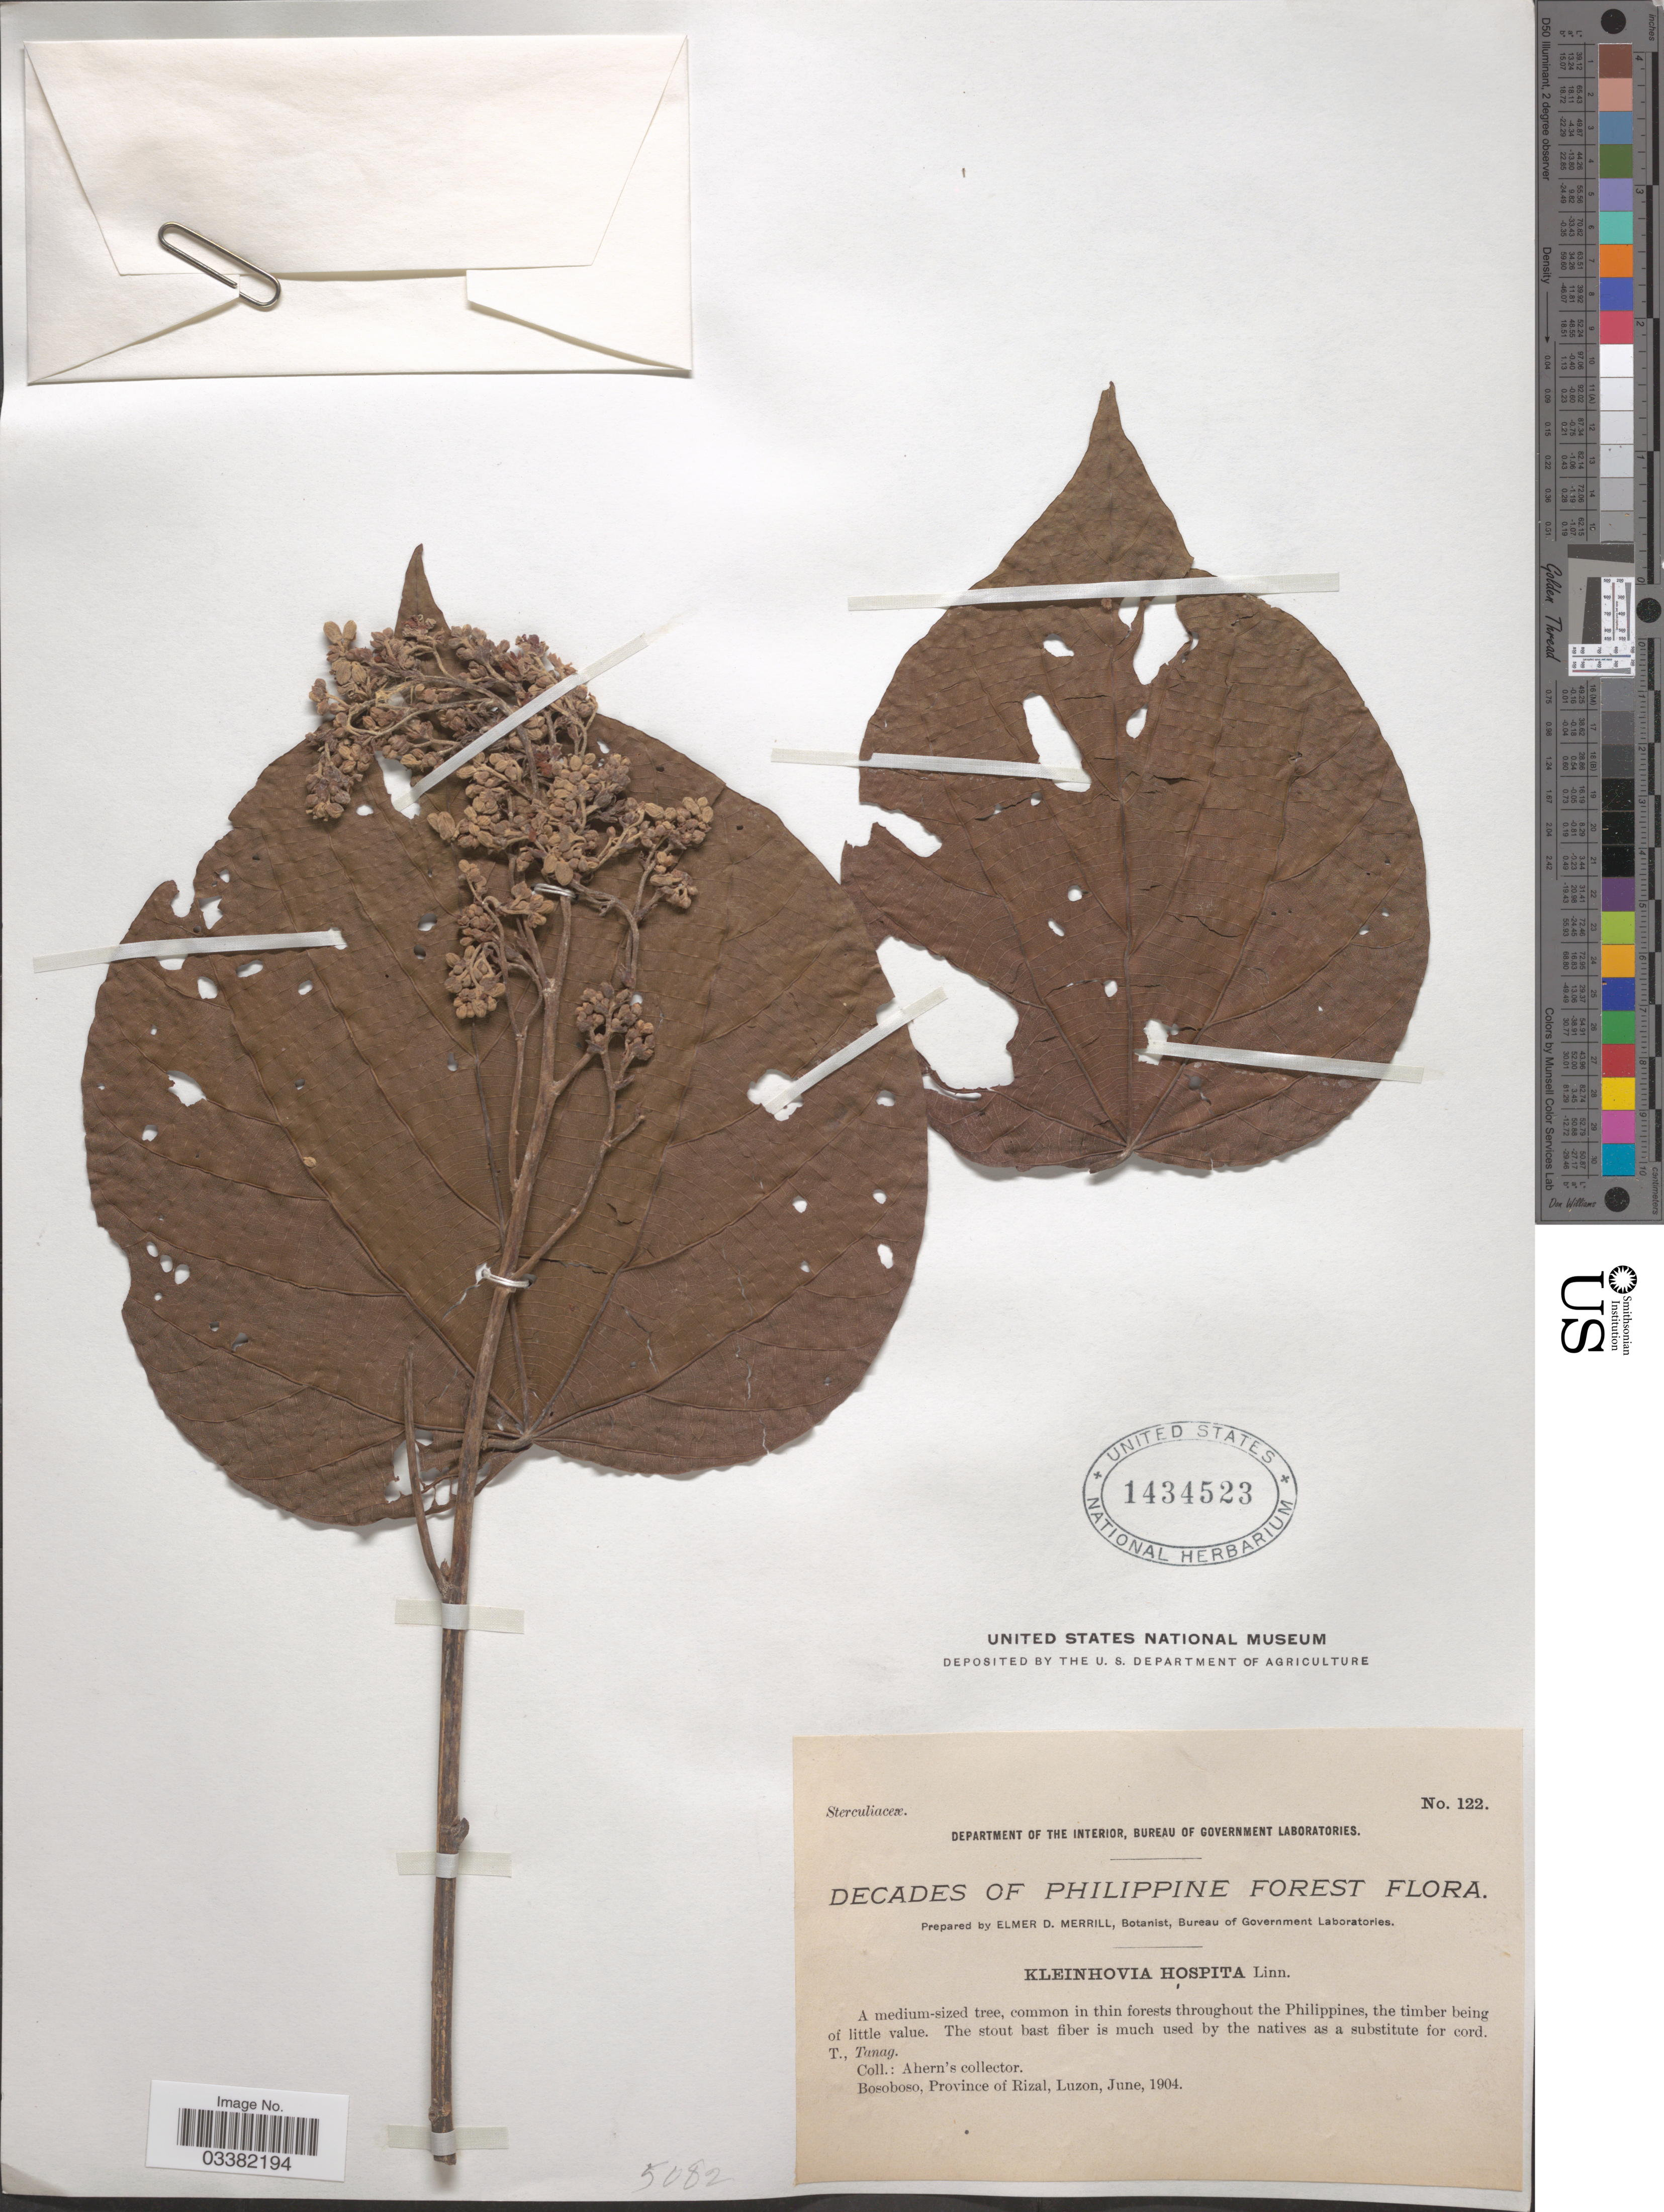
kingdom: Plantae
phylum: Tracheophyta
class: Magnoliopsida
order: Malvales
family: Malvaceae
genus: Kleinhovia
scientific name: Kleinhovia hospita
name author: L.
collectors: Ahern's collector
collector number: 122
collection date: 1904-06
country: Philippines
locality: Bosoboso, Province of Rizal, Luzon.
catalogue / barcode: US 1434523